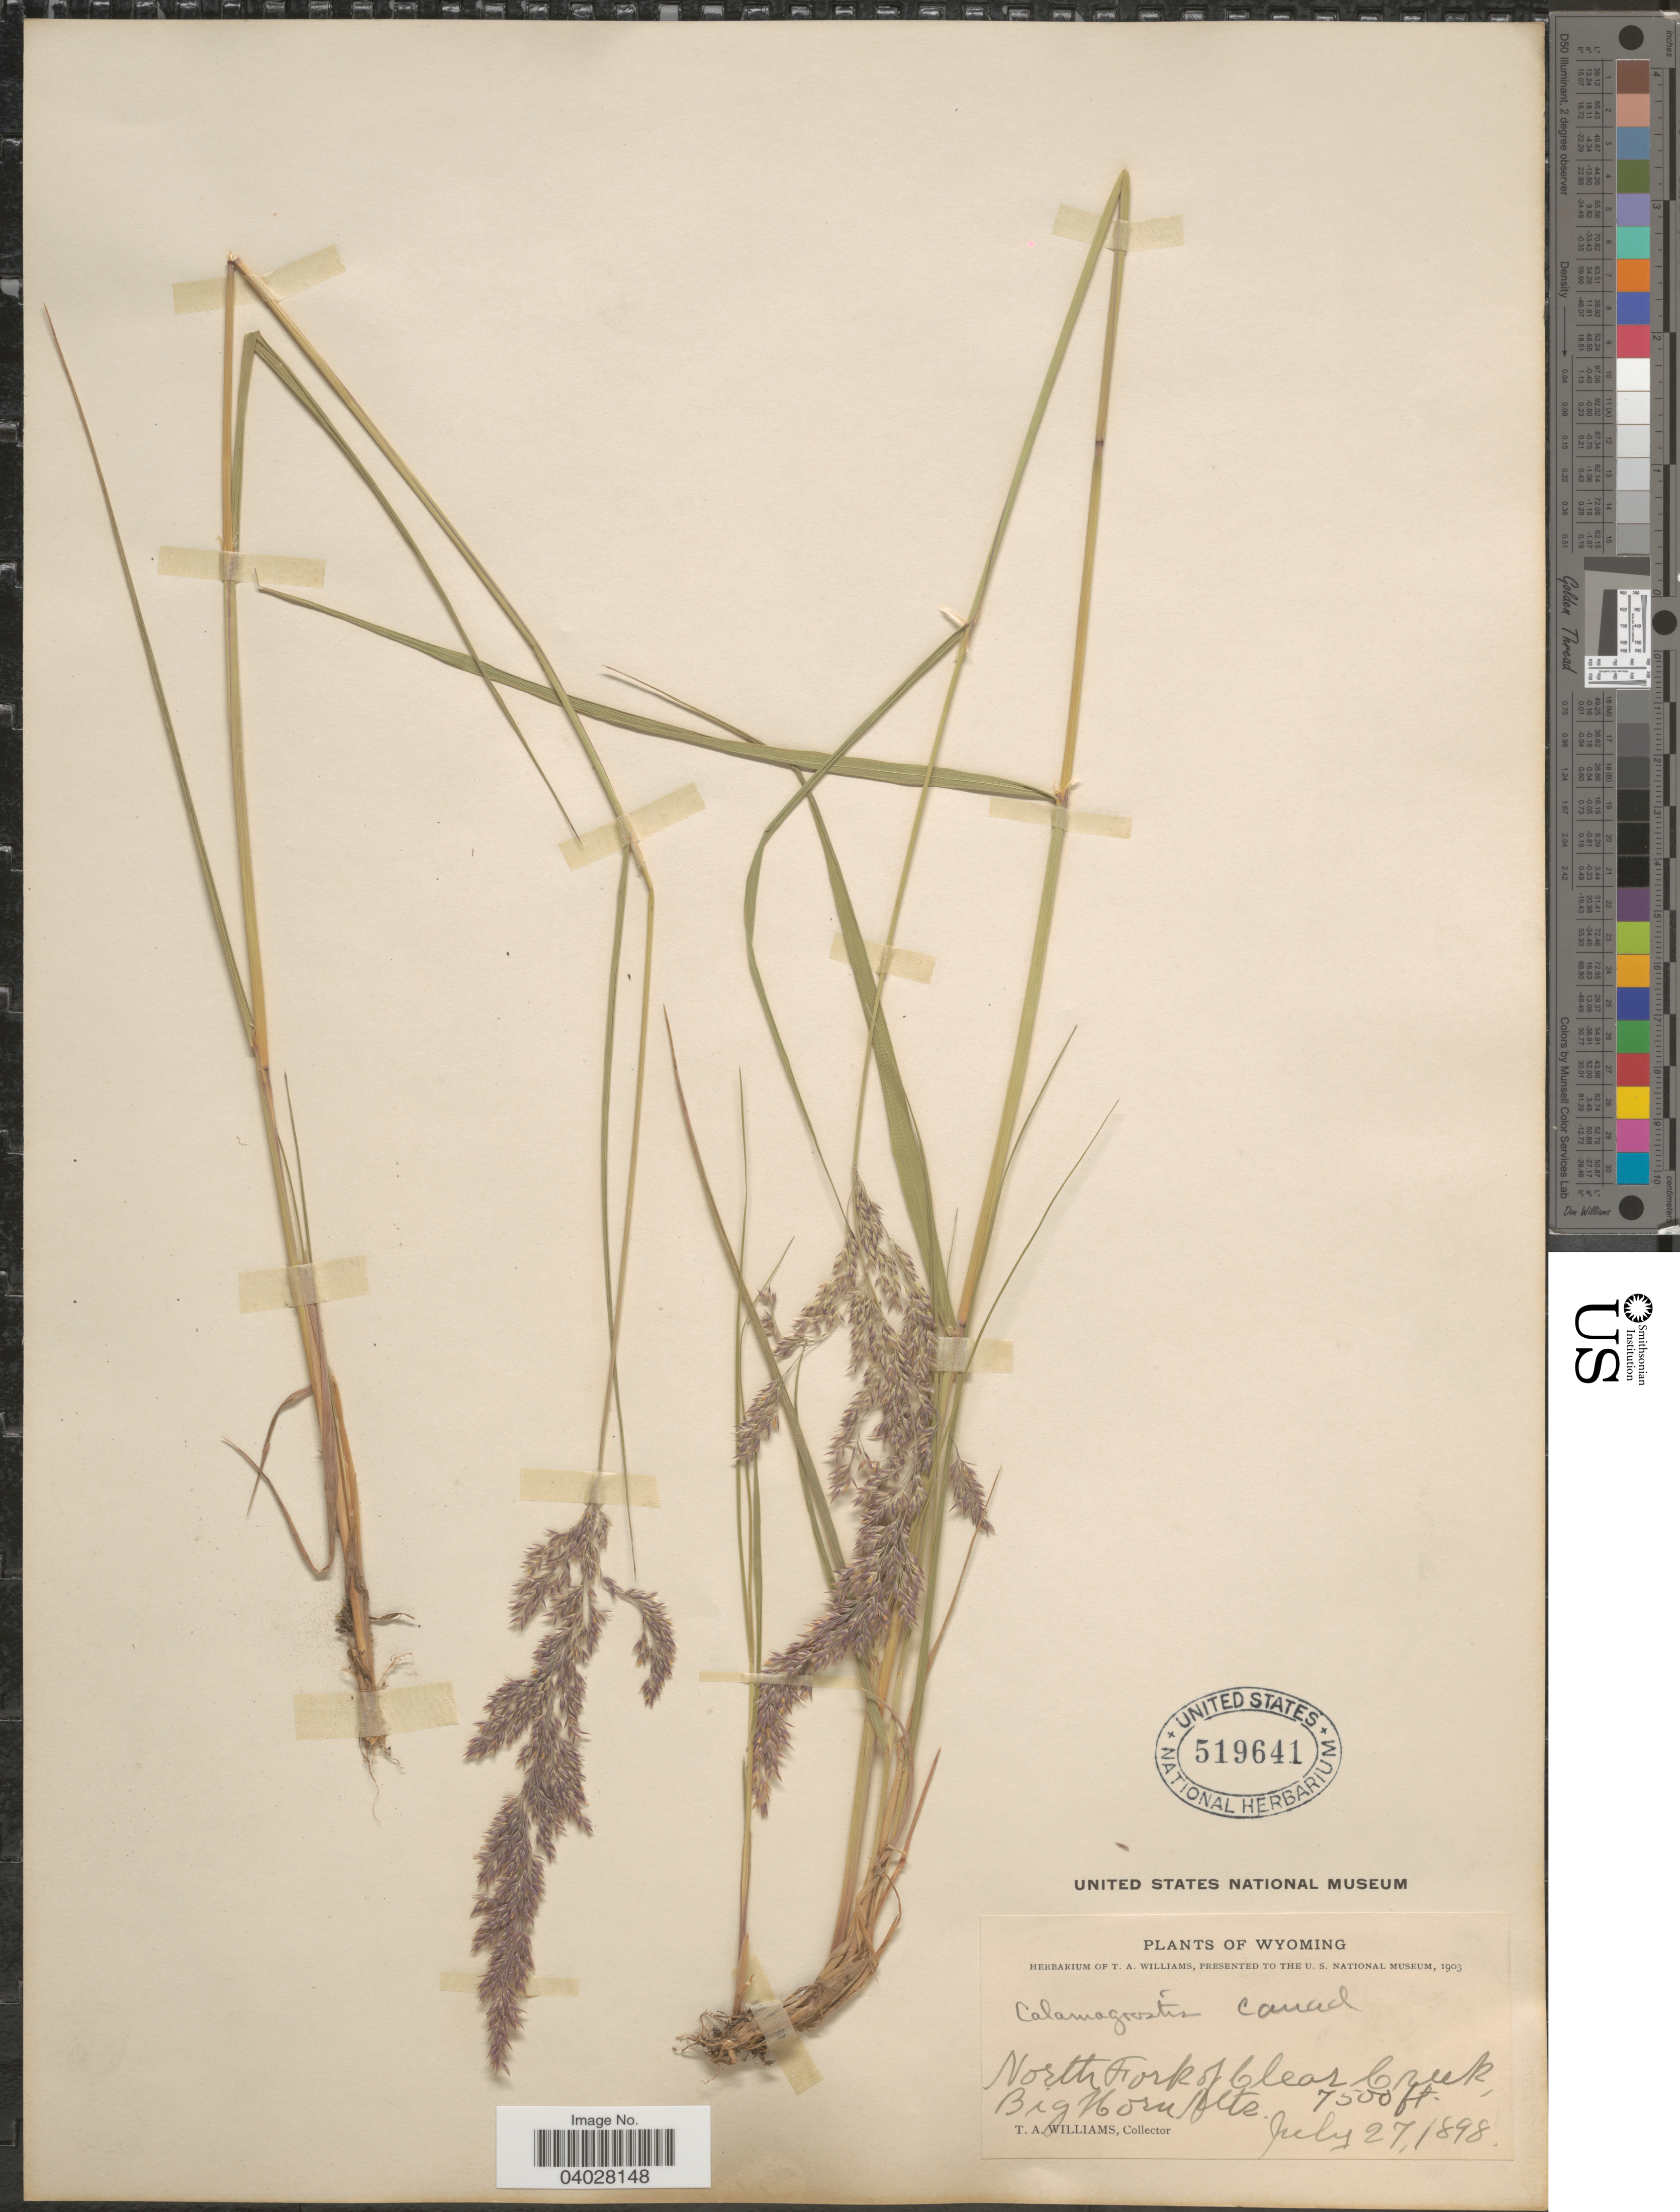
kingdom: Plantae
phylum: Tracheophyta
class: Liliopsida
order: Poales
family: Poaceae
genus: Calamagrostis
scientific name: Calamagrostis canadensis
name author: (Michx.) P. Beauv.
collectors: T. Williams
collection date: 1898-07-27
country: United States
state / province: Wyoming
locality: North Fork of Clear Creek, Big Horn Mts.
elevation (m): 2286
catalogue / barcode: US 519641